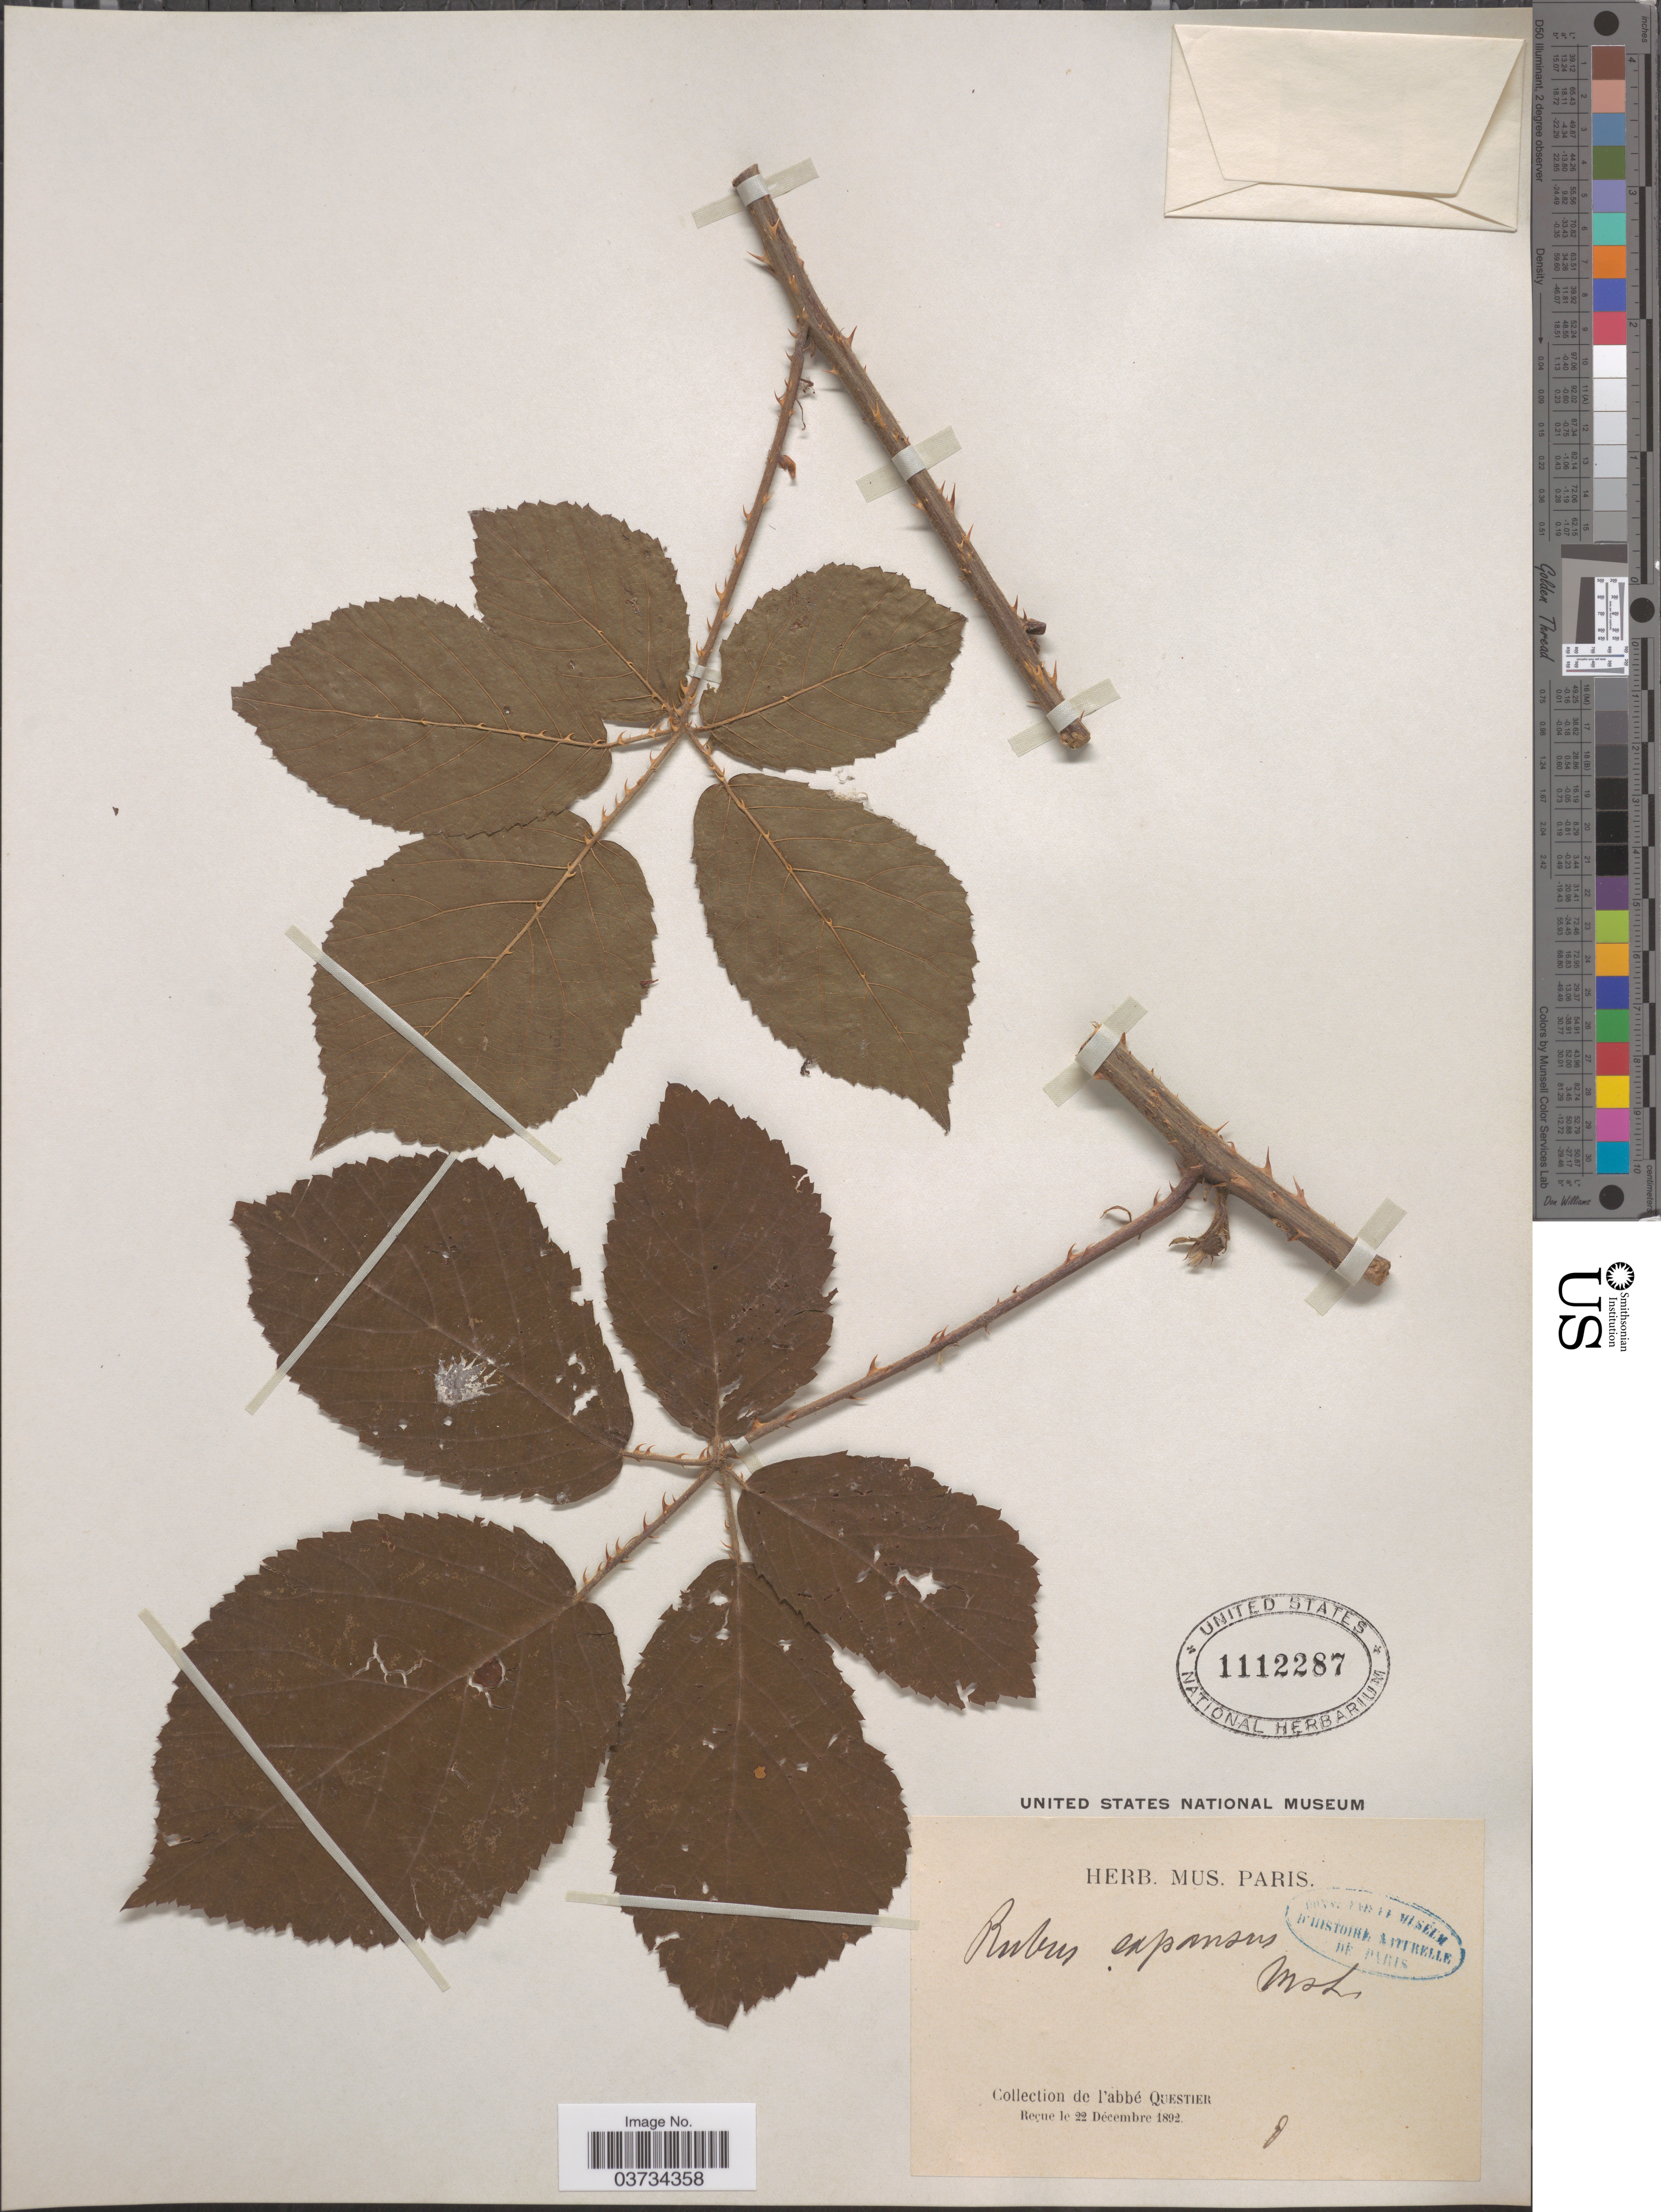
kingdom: Plantae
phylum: Tracheophyta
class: Magnoliopsida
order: Rosales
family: Rosaceae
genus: Rubus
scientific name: Rubus expansus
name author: Lefèvre & P.J. Müll. ex Genev.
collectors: A. Questier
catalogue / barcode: US 1112287